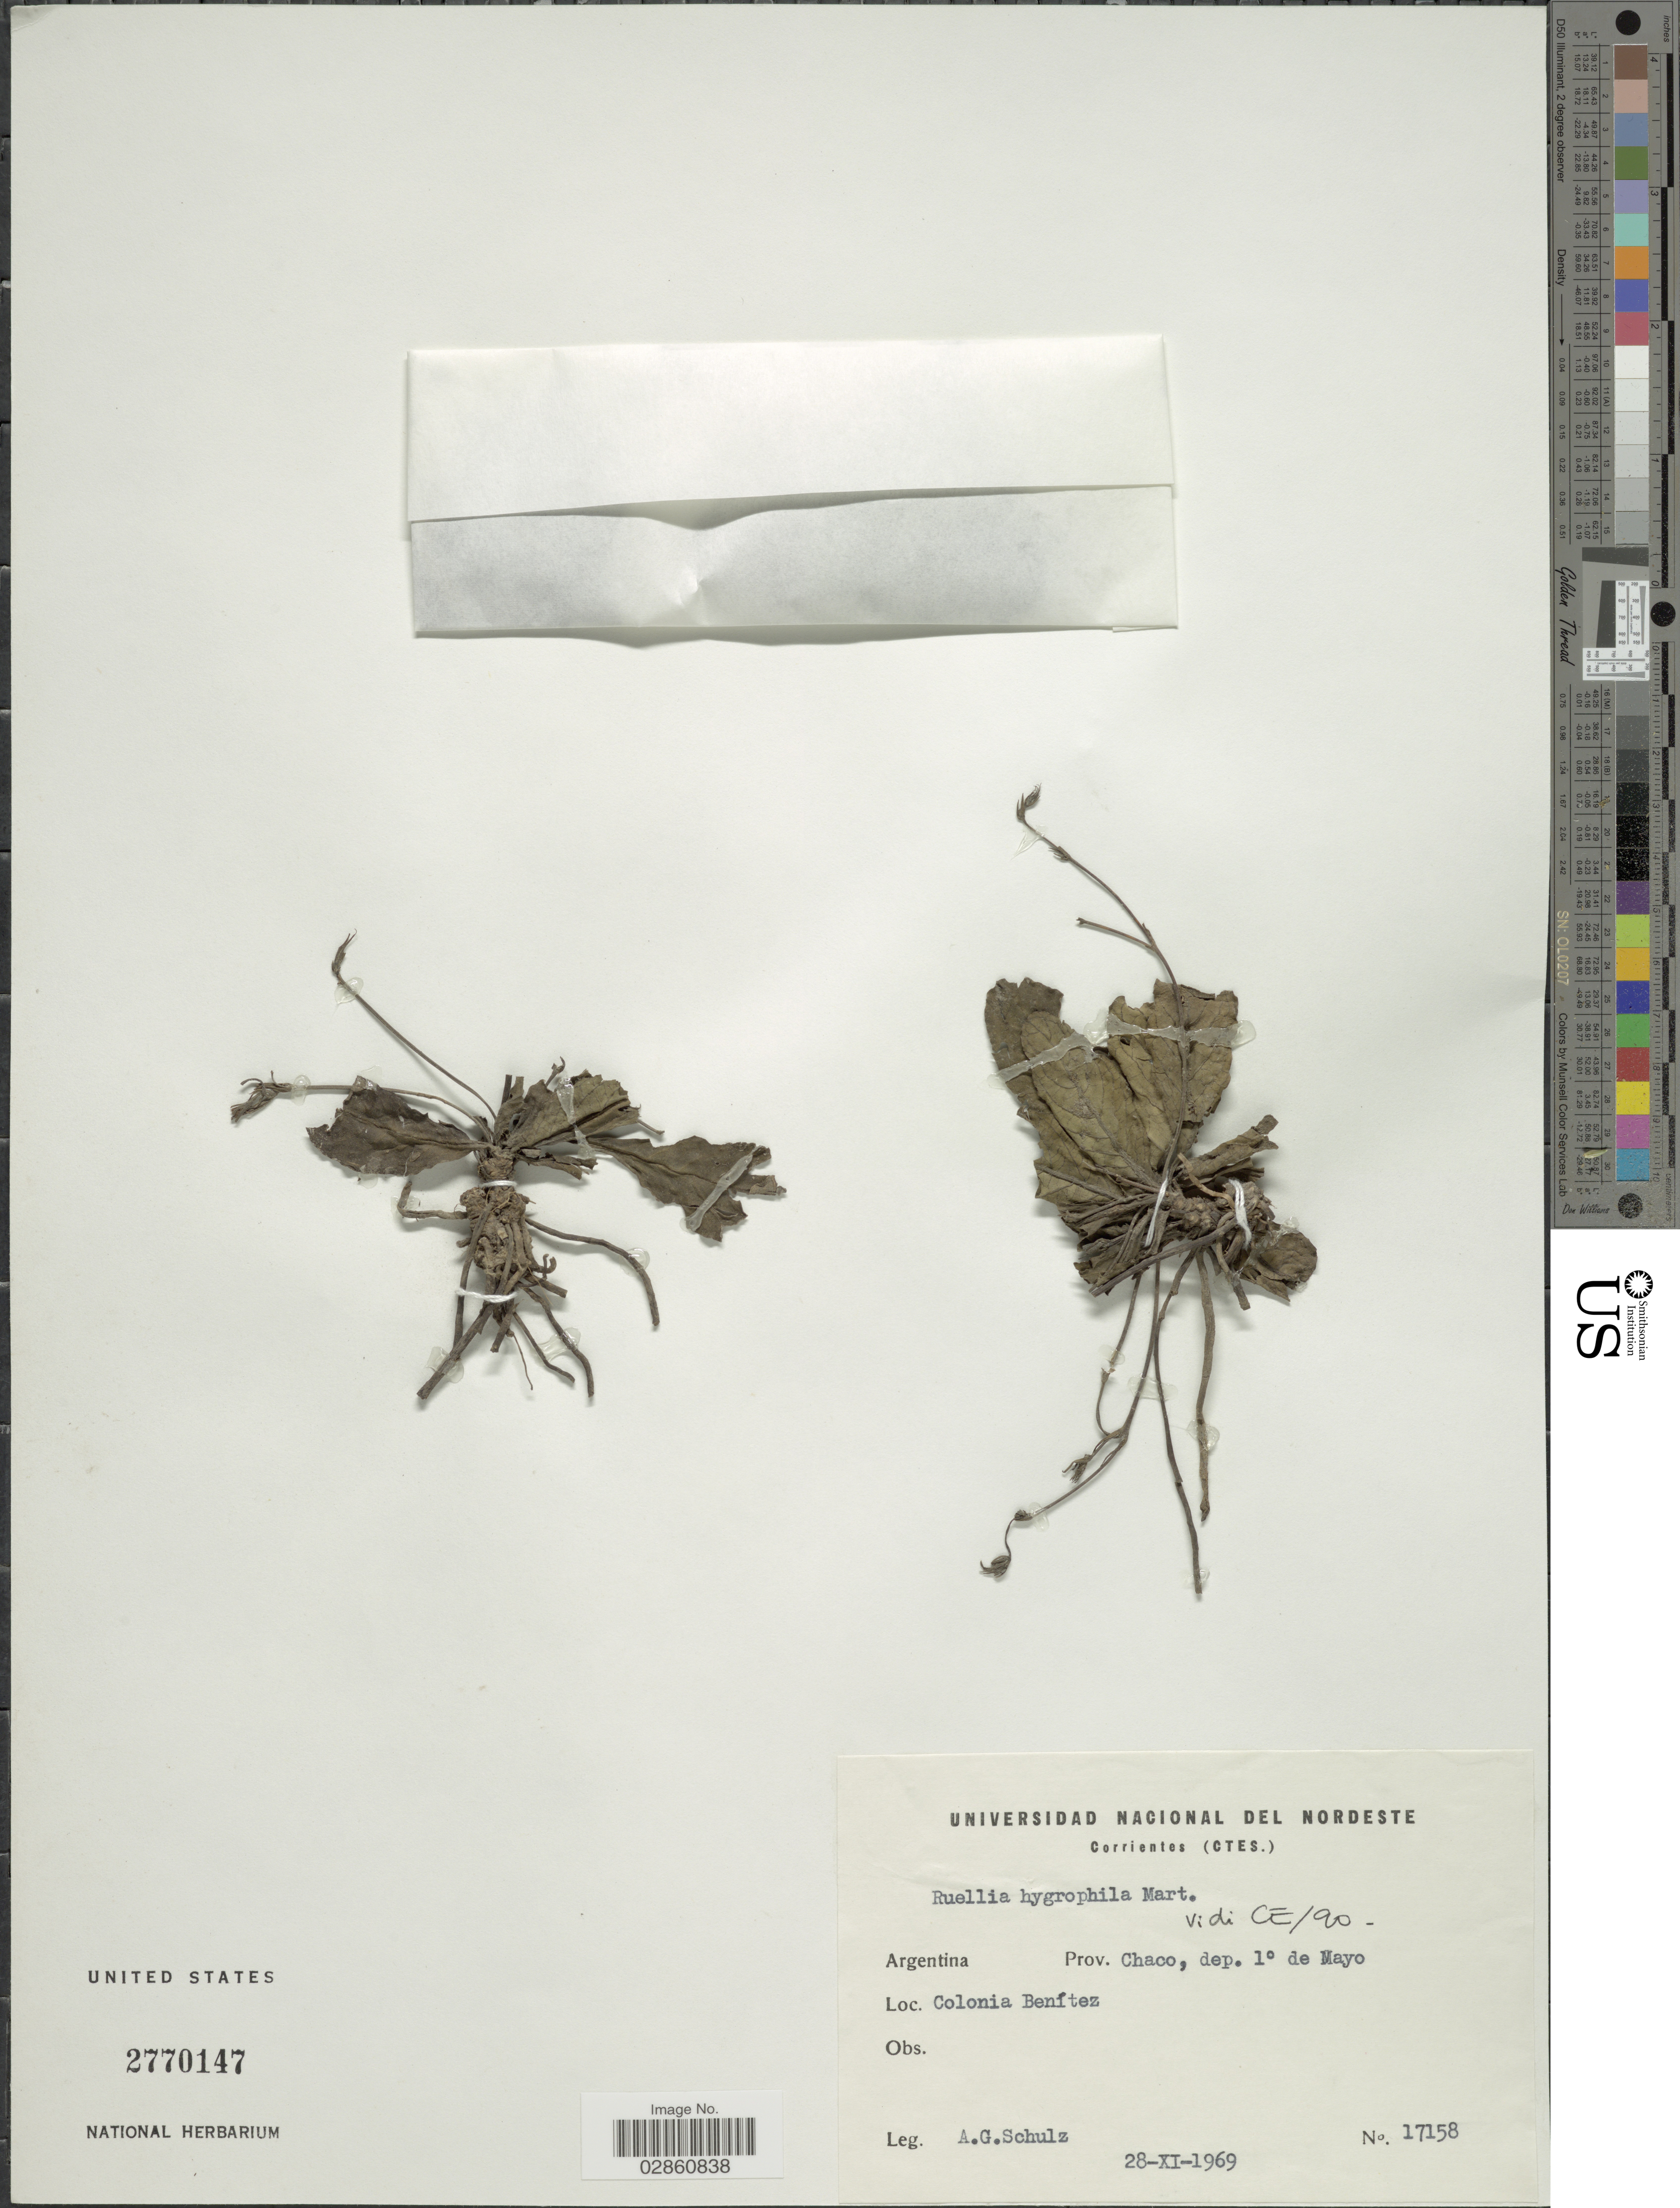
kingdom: Plantae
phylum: Tracheophyta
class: Magnoliopsida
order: Lamiales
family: Acanthaceae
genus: Ruellia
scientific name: Ruellia hygrophila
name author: Mart.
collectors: A. G. Schulz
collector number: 17158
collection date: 1969-11-28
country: Argentina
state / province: Chaco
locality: Prov. Chaco, dep. 1° de Mayo. Colonia Benítez.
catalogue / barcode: US 2770147